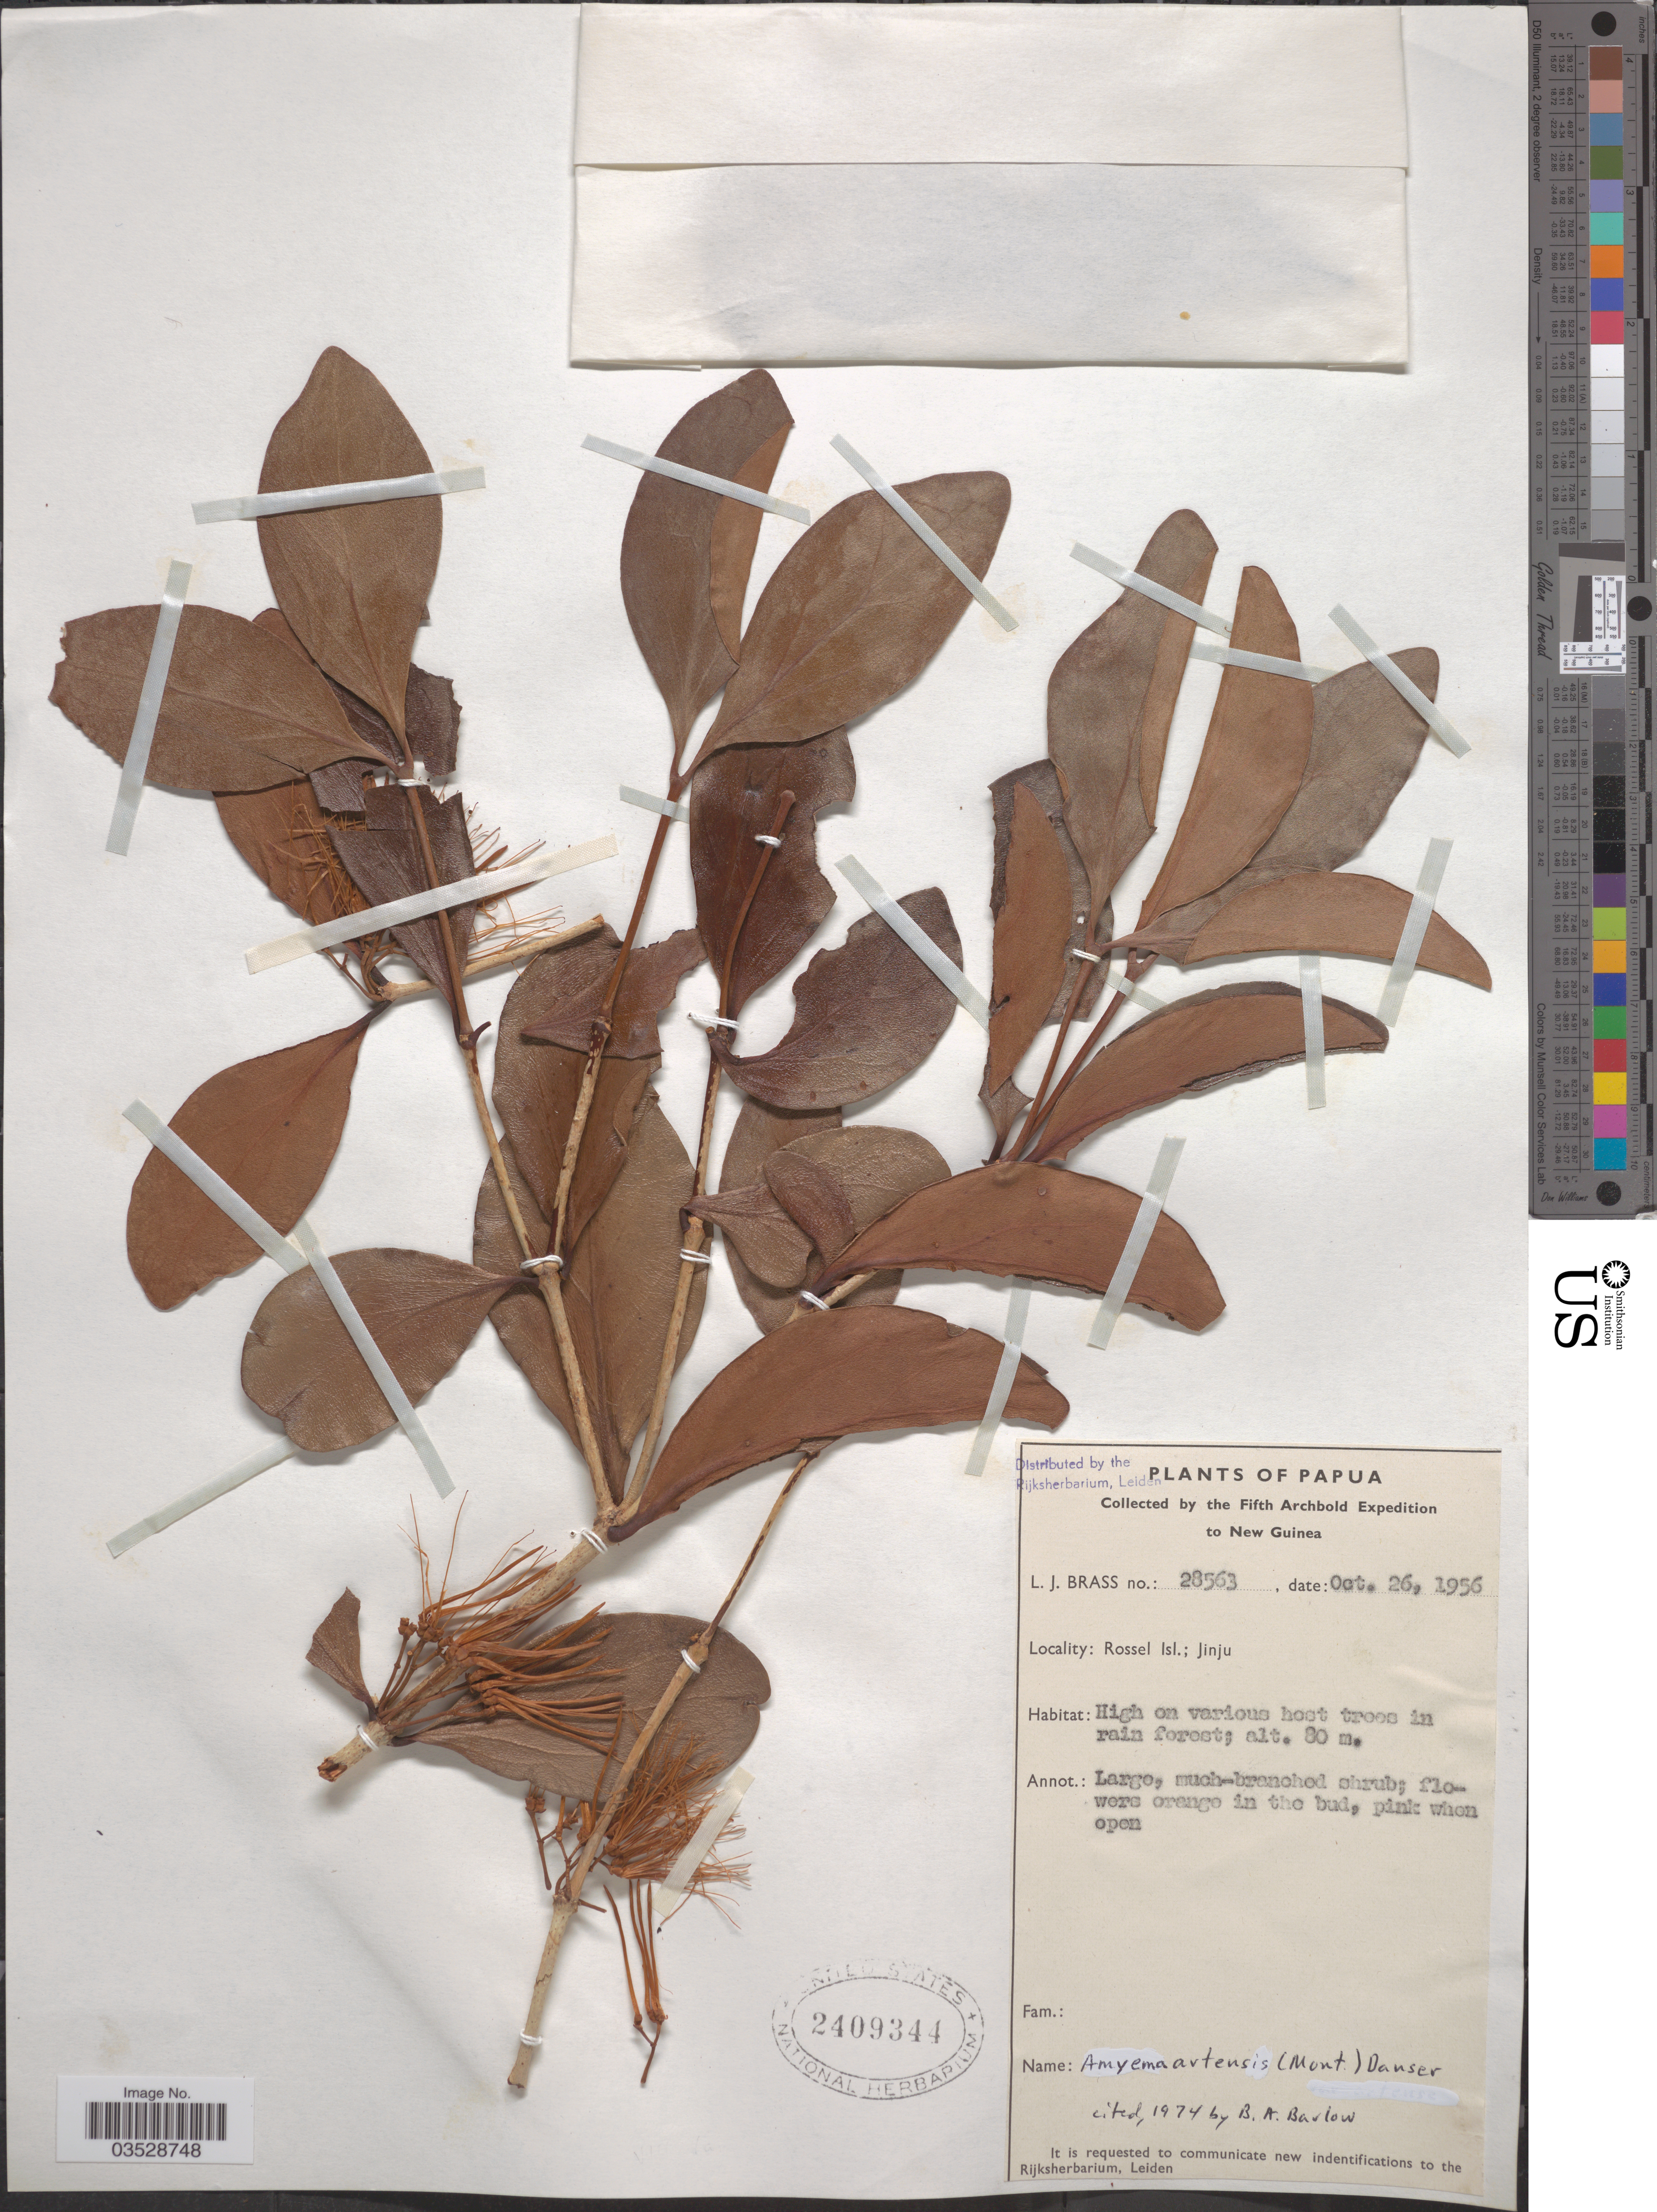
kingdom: Plantae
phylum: Tracheophyta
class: Magnoliopsida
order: Santalales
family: Loranthaceae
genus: Amyema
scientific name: Amyema artensis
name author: Danser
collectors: L. J. Brass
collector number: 28563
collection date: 1956-10-26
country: Papua New Guinea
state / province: Milne Bay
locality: New Guinea. Rossel Isl.; Jinju.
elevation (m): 80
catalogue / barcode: US 2409344